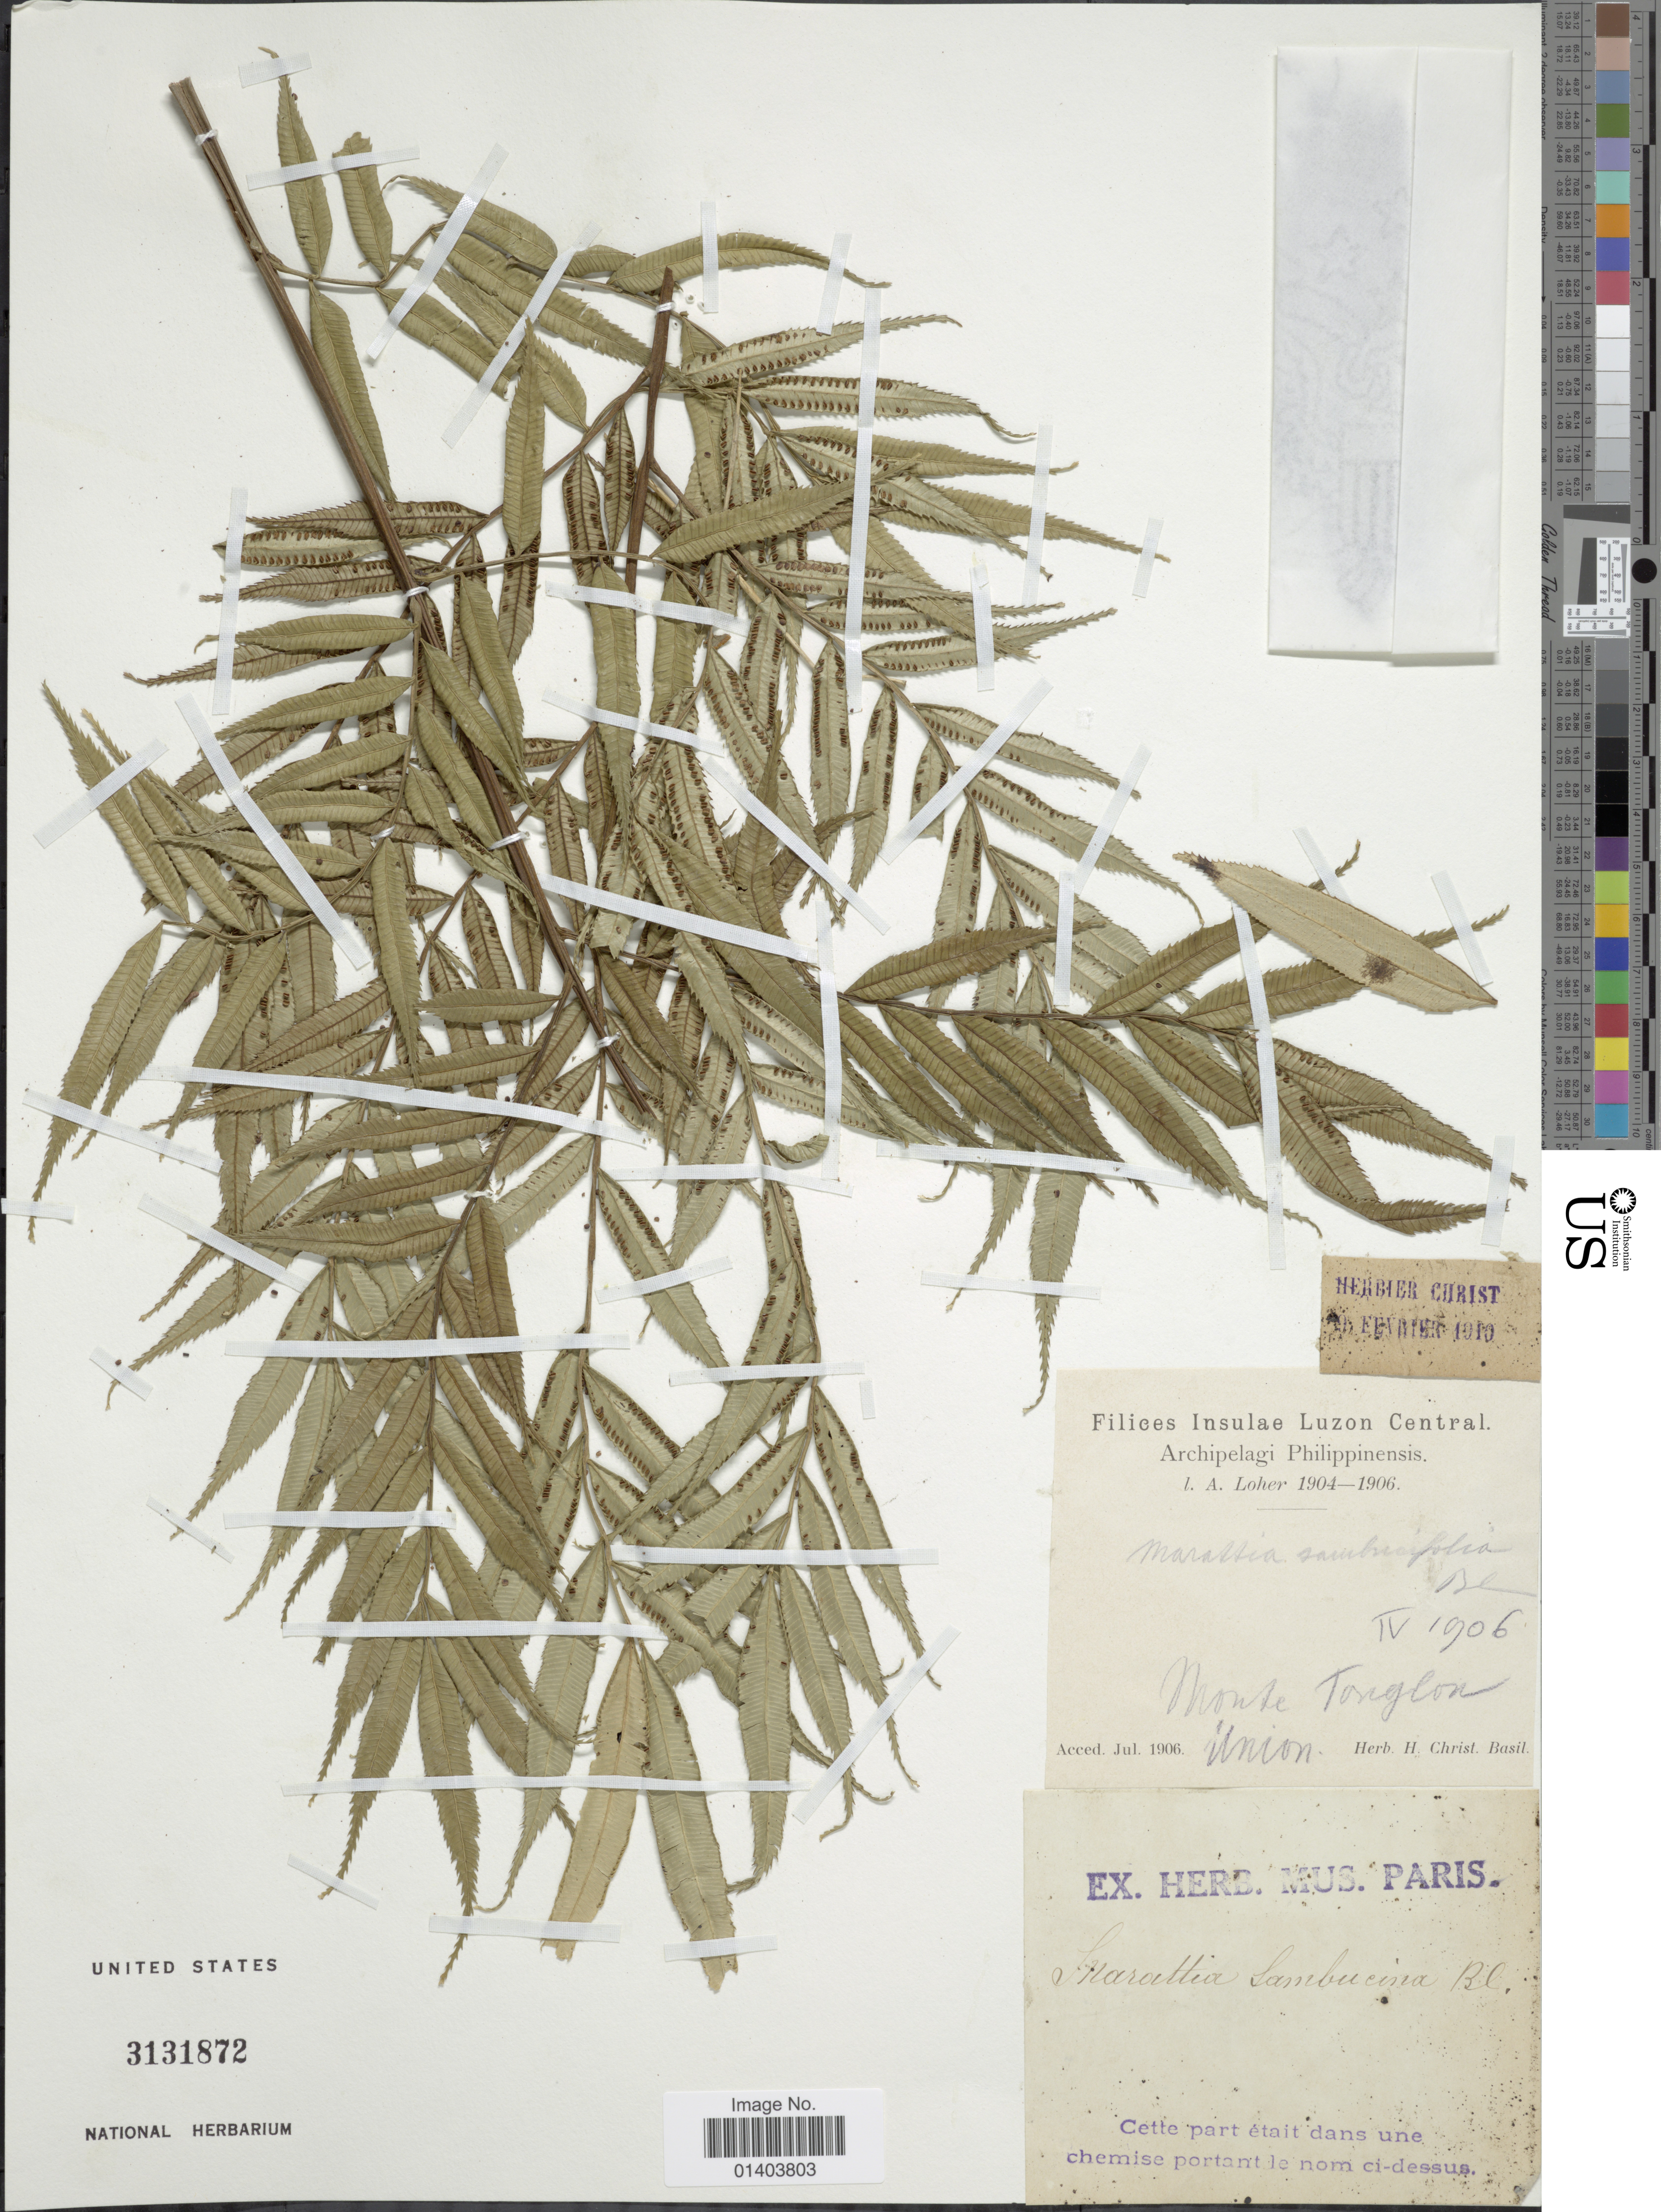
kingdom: Plantae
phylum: Tracheophyta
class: Polypodiopsida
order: Marattiales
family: Marattiaceae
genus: Ptisana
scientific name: Ptisana sambucina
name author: (Blume) Murdock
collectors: A. Loher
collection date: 1906-04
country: Philippines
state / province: Central Luzon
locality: Monte Tonglon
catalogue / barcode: US 3131872